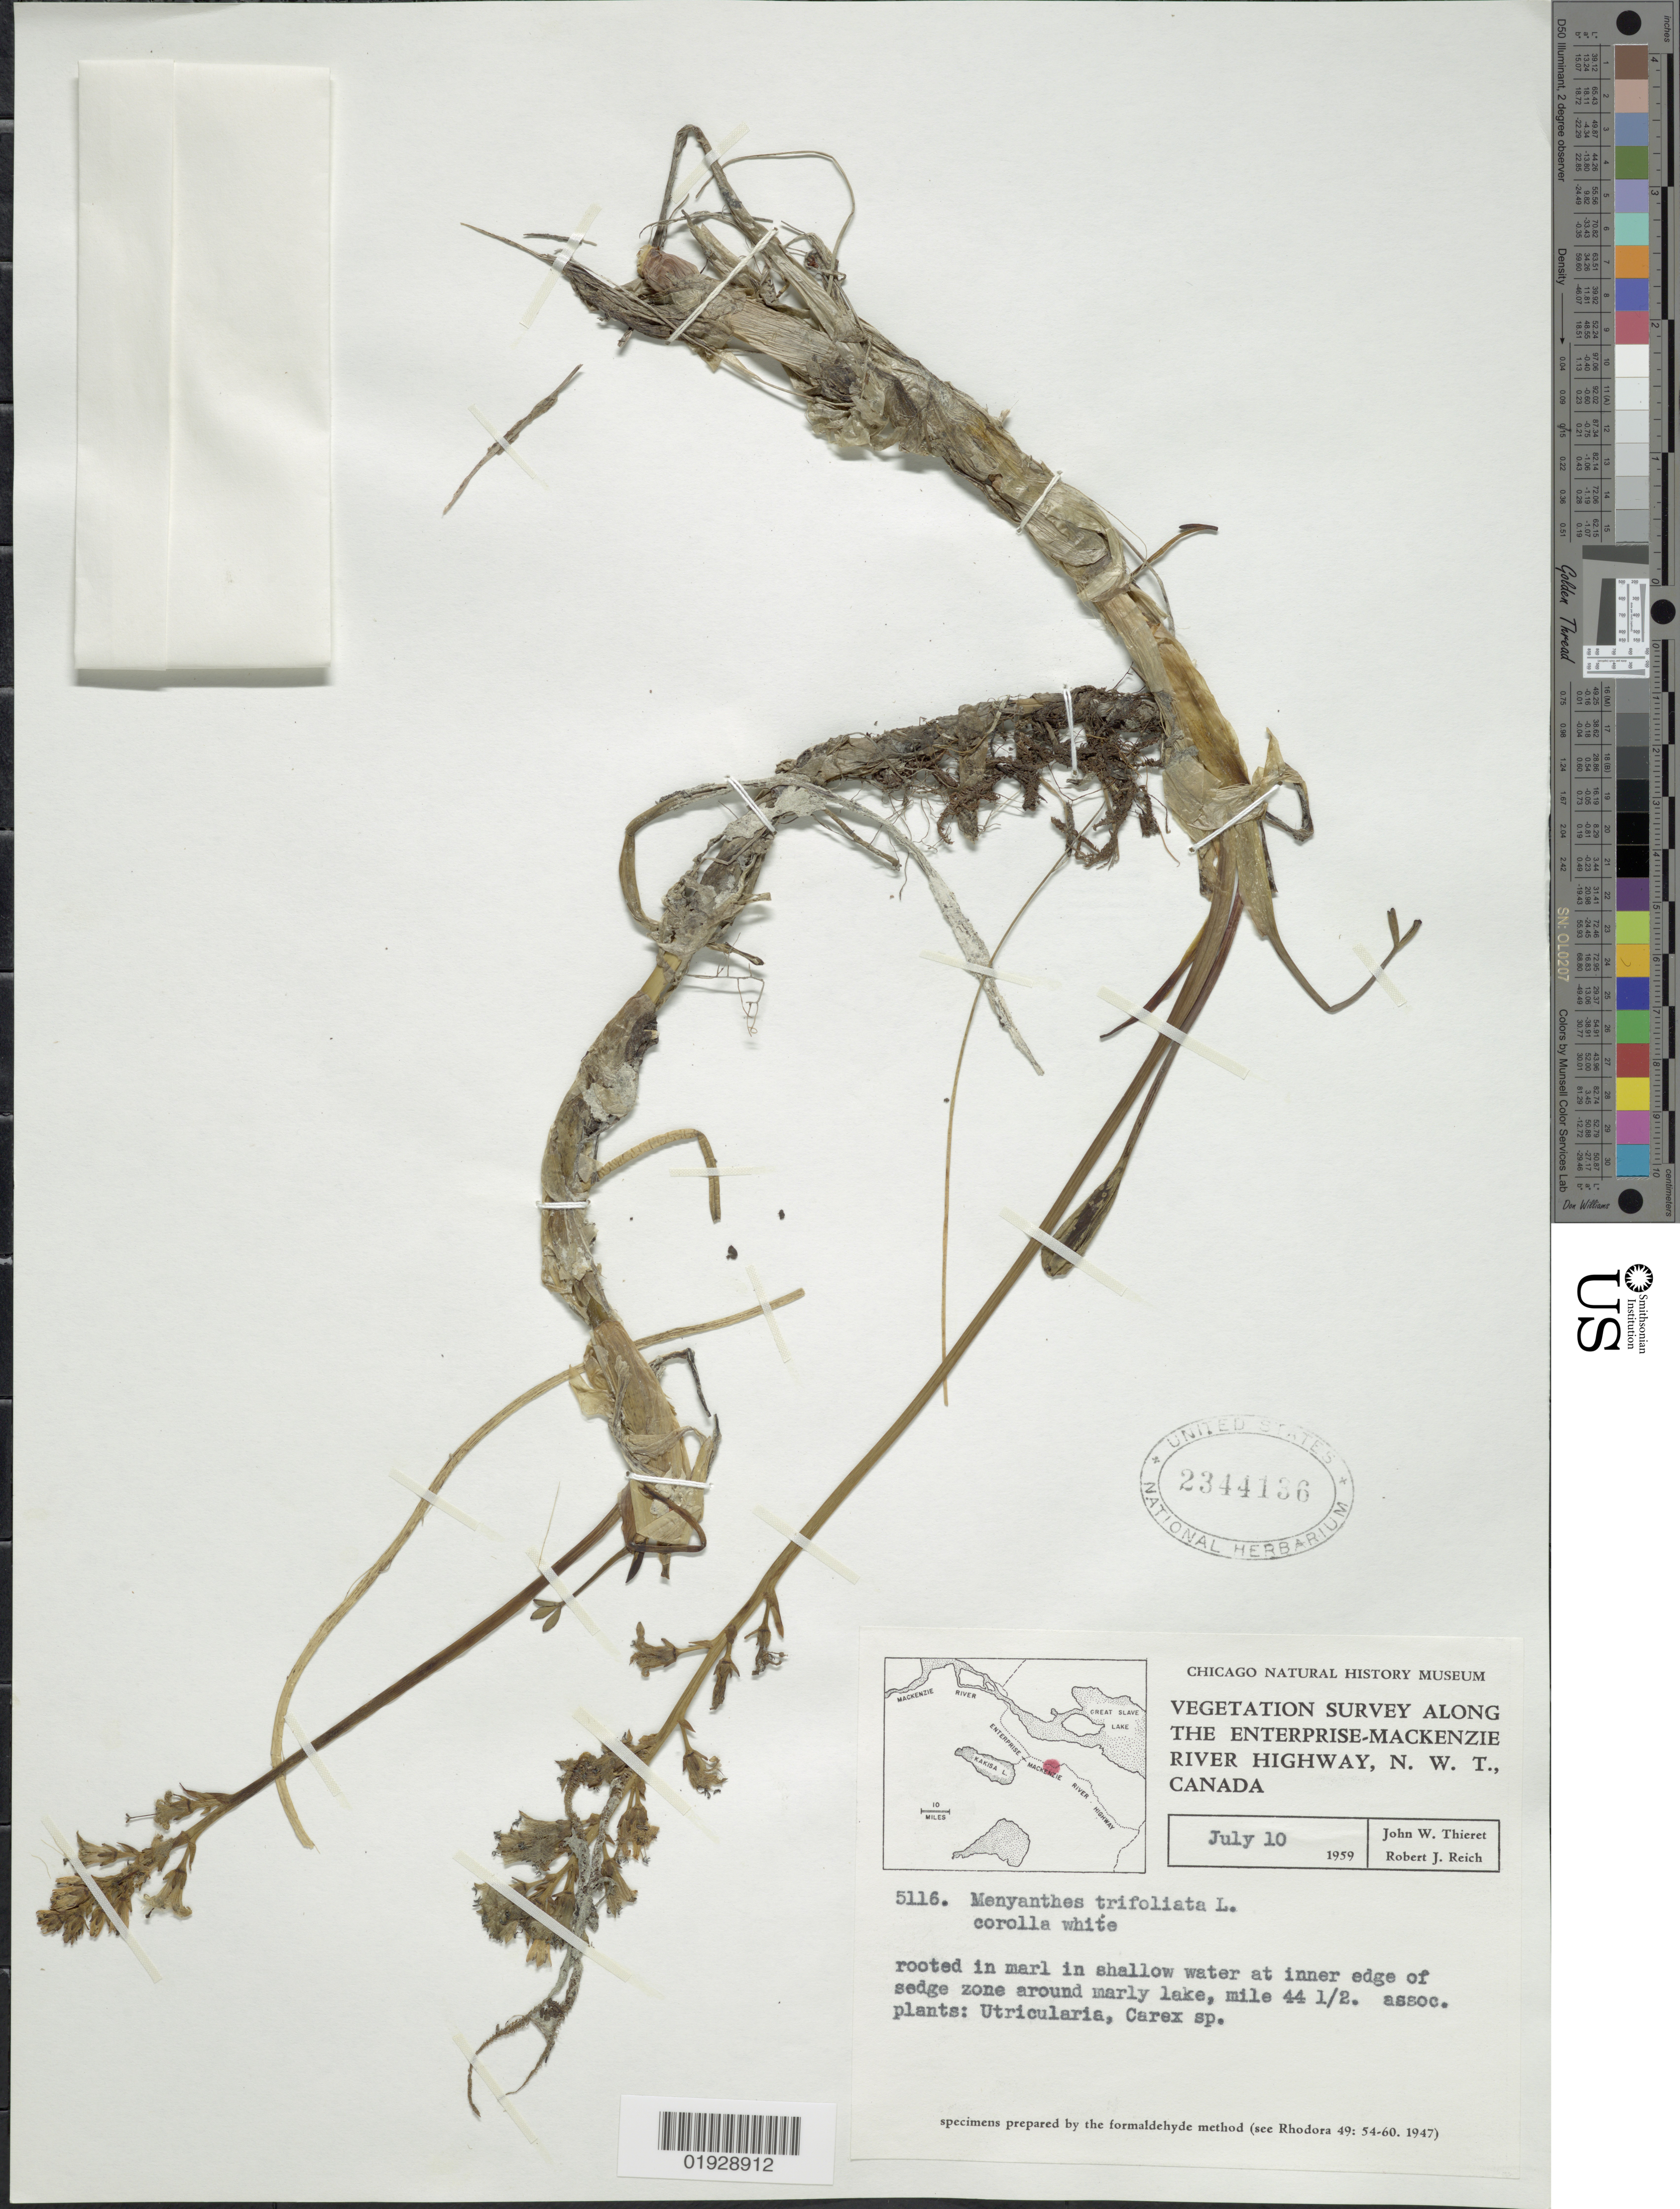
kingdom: Plantae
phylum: Tracheophyta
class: Magnoliopsida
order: Asterales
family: Menyanthaceae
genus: Menyanthes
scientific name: Menyanthes trifoliata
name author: L.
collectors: J. W. Thieret & R. Reich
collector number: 5116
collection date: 1959-07-10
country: Canada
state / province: Northwest Territories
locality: The Enterprise-Mackenzie River Highway, rooted in marl in shallow water at inner edge of sedge zone around marly lake, mile 44 1/2.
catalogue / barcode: US 2344136